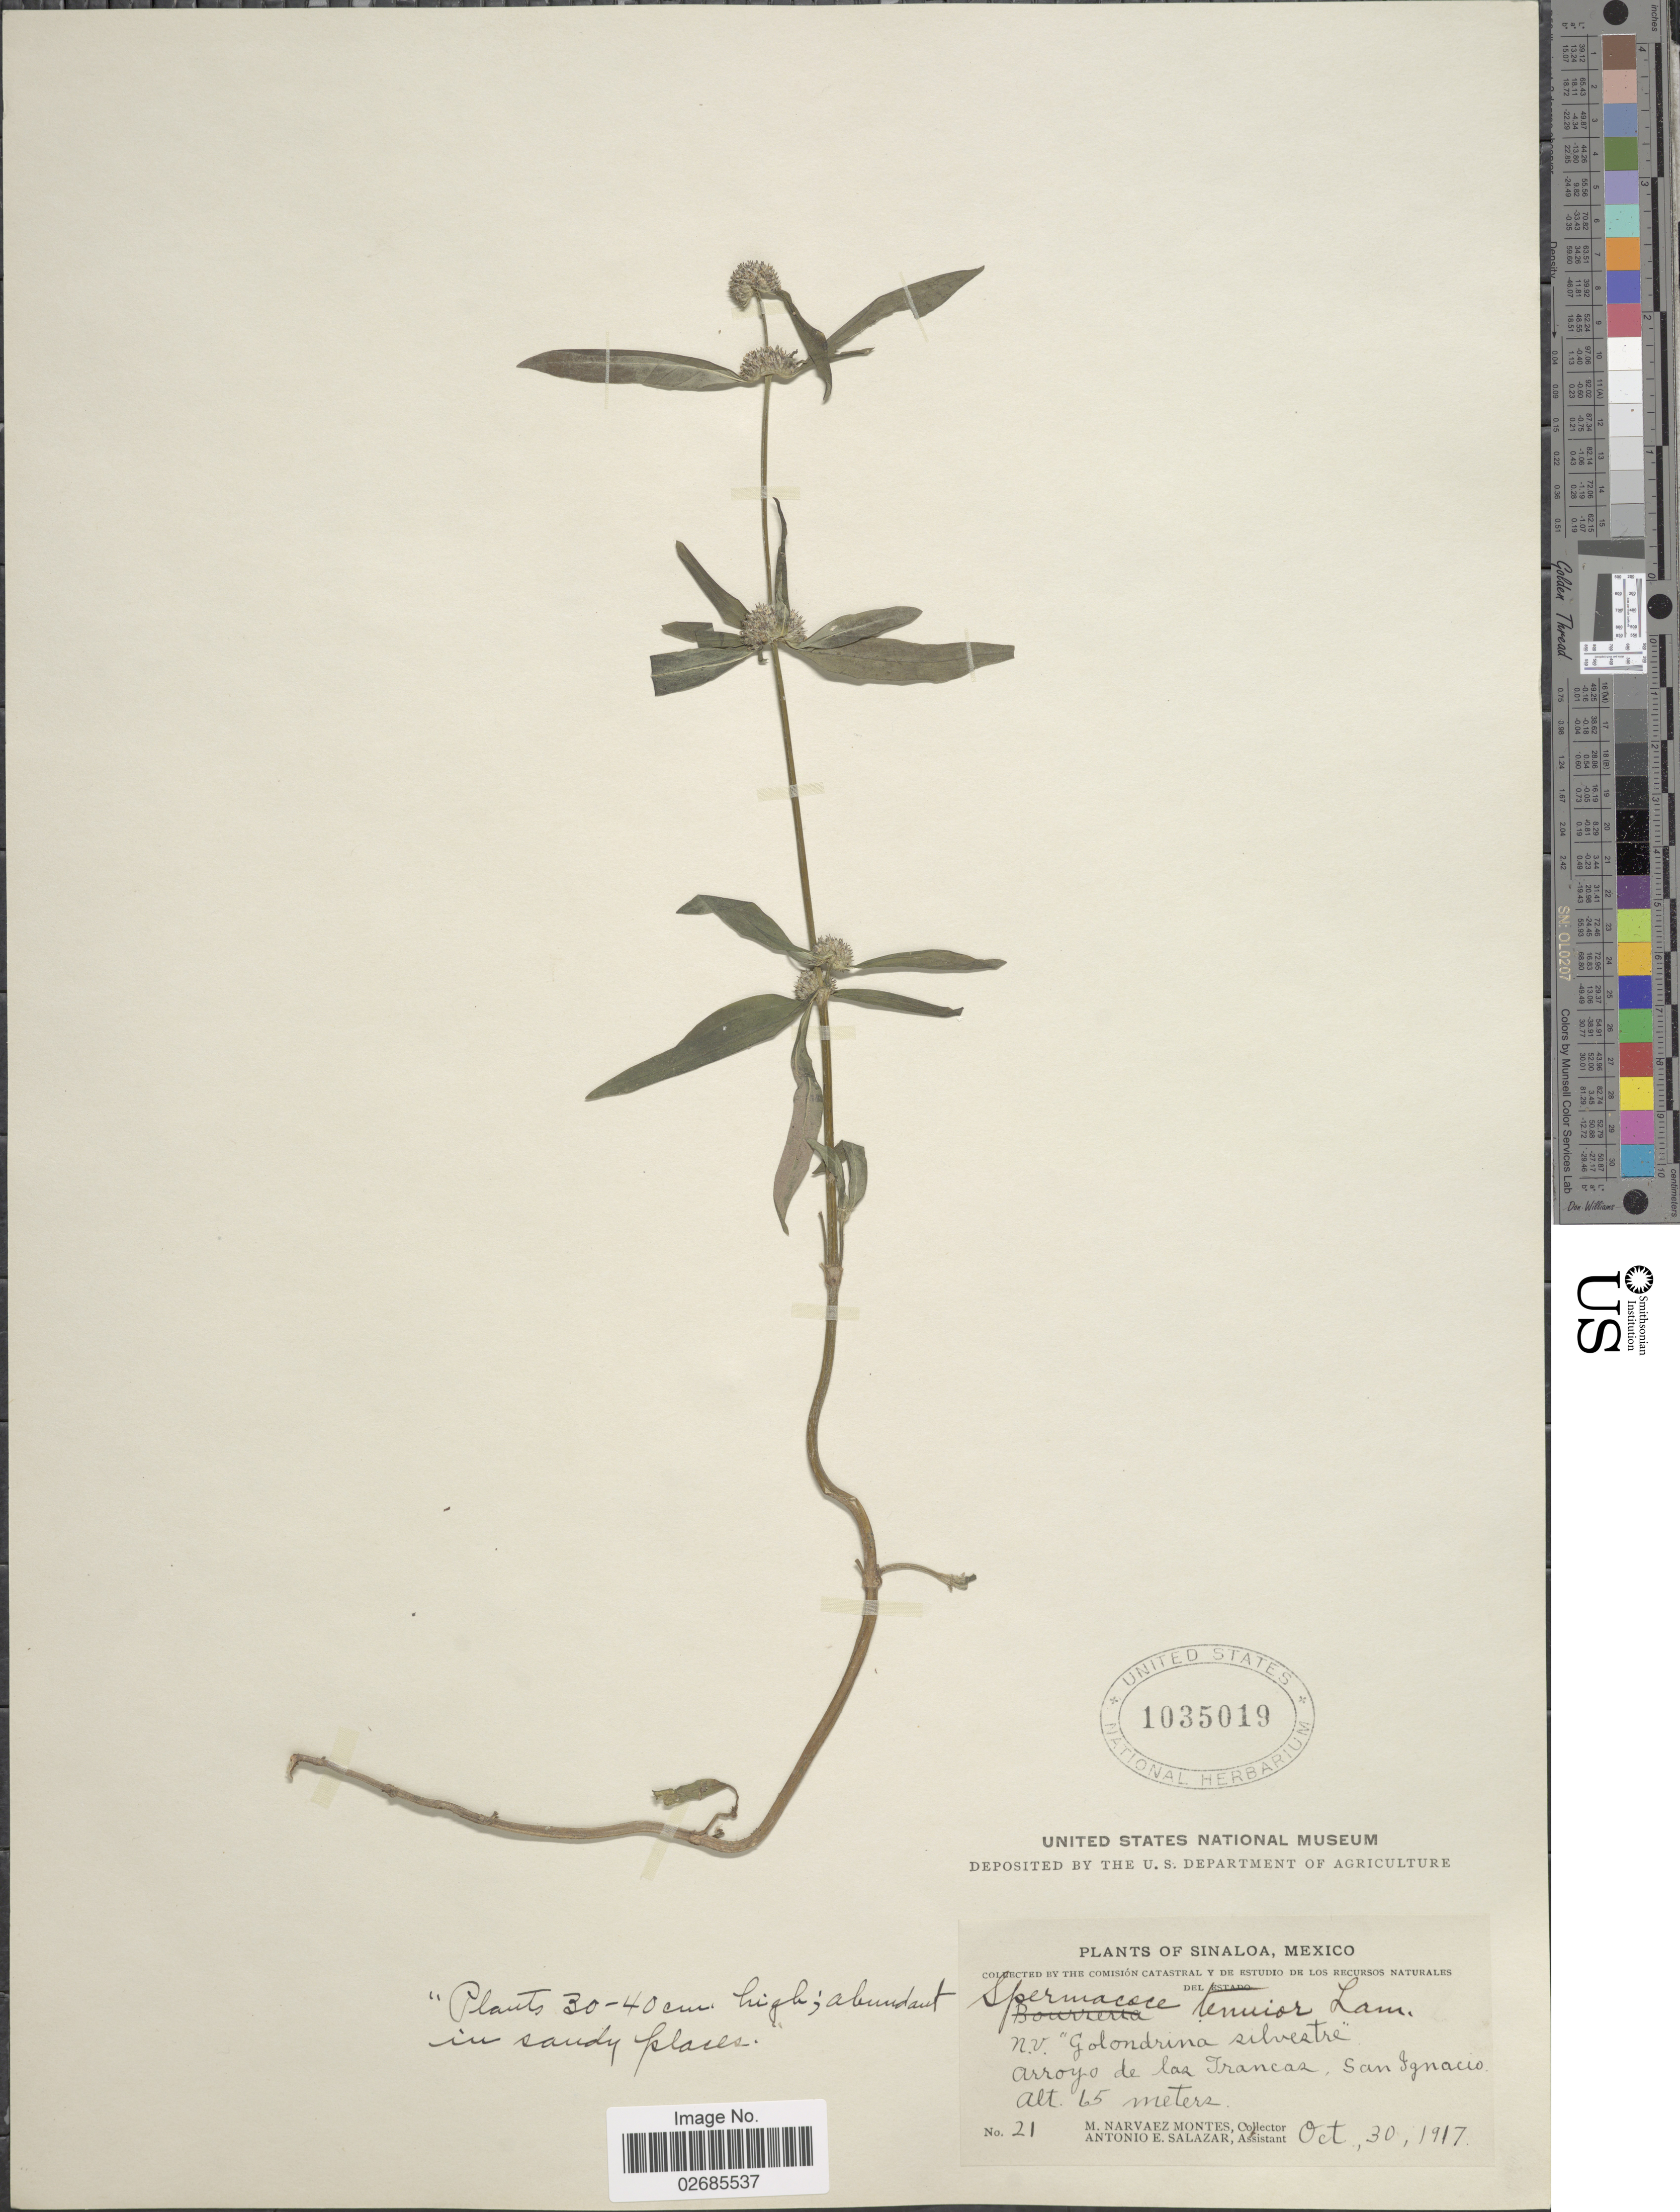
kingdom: Plantae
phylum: Tracheophyta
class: Magnoliopsida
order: Gentianales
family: Rubiaceae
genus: Borreria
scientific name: Borreria densiflora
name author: DC.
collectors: M. Narvaez-Montes & A. E. Salazar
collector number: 21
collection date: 1917-10-30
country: Mexico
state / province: Sinaloa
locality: Arroyo de las Trancas, San Ignacio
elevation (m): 65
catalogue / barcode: US 1035019